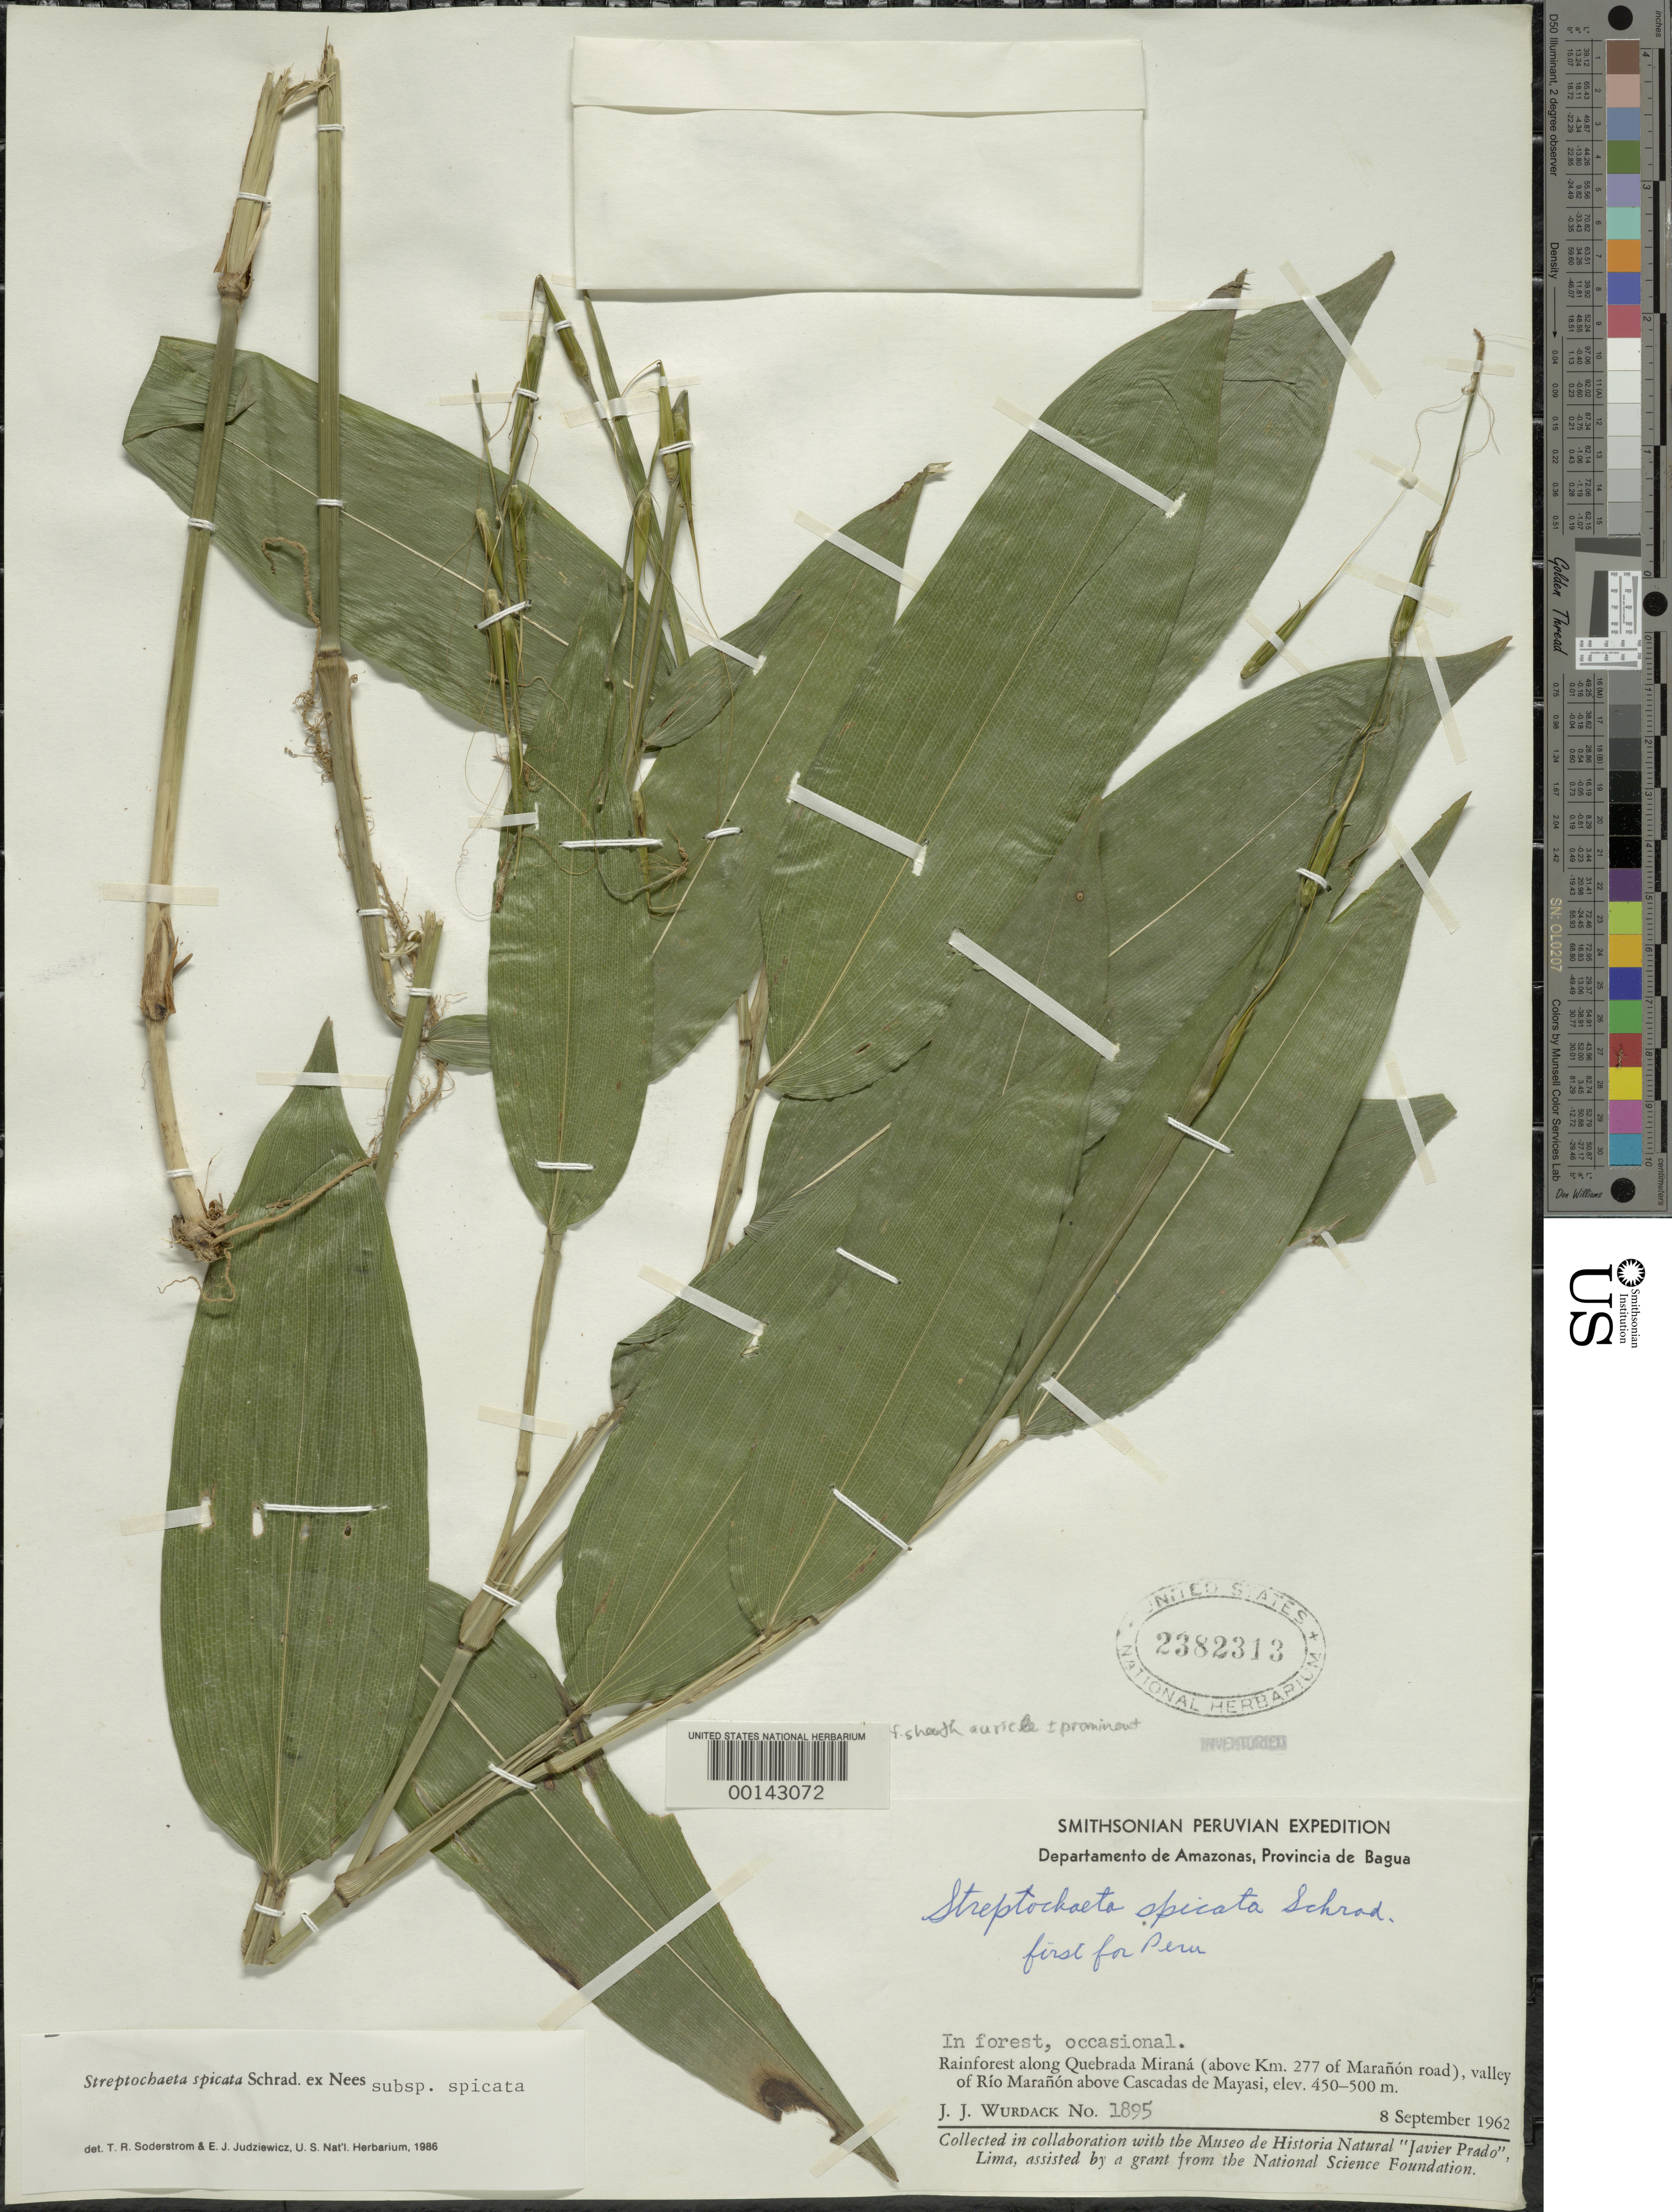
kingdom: Plantae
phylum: Tracheophyta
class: Liliopsida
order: Poales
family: Poaceae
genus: Streptochaeta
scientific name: Streptochaeta spicata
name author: Schrad. ex Nees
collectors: J. J. Wurdack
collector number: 1895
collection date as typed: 08 Sep 1962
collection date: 1962-09-08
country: Peru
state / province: Amazonas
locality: Bagua, Quebrada Mirana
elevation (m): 450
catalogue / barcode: US 2382313